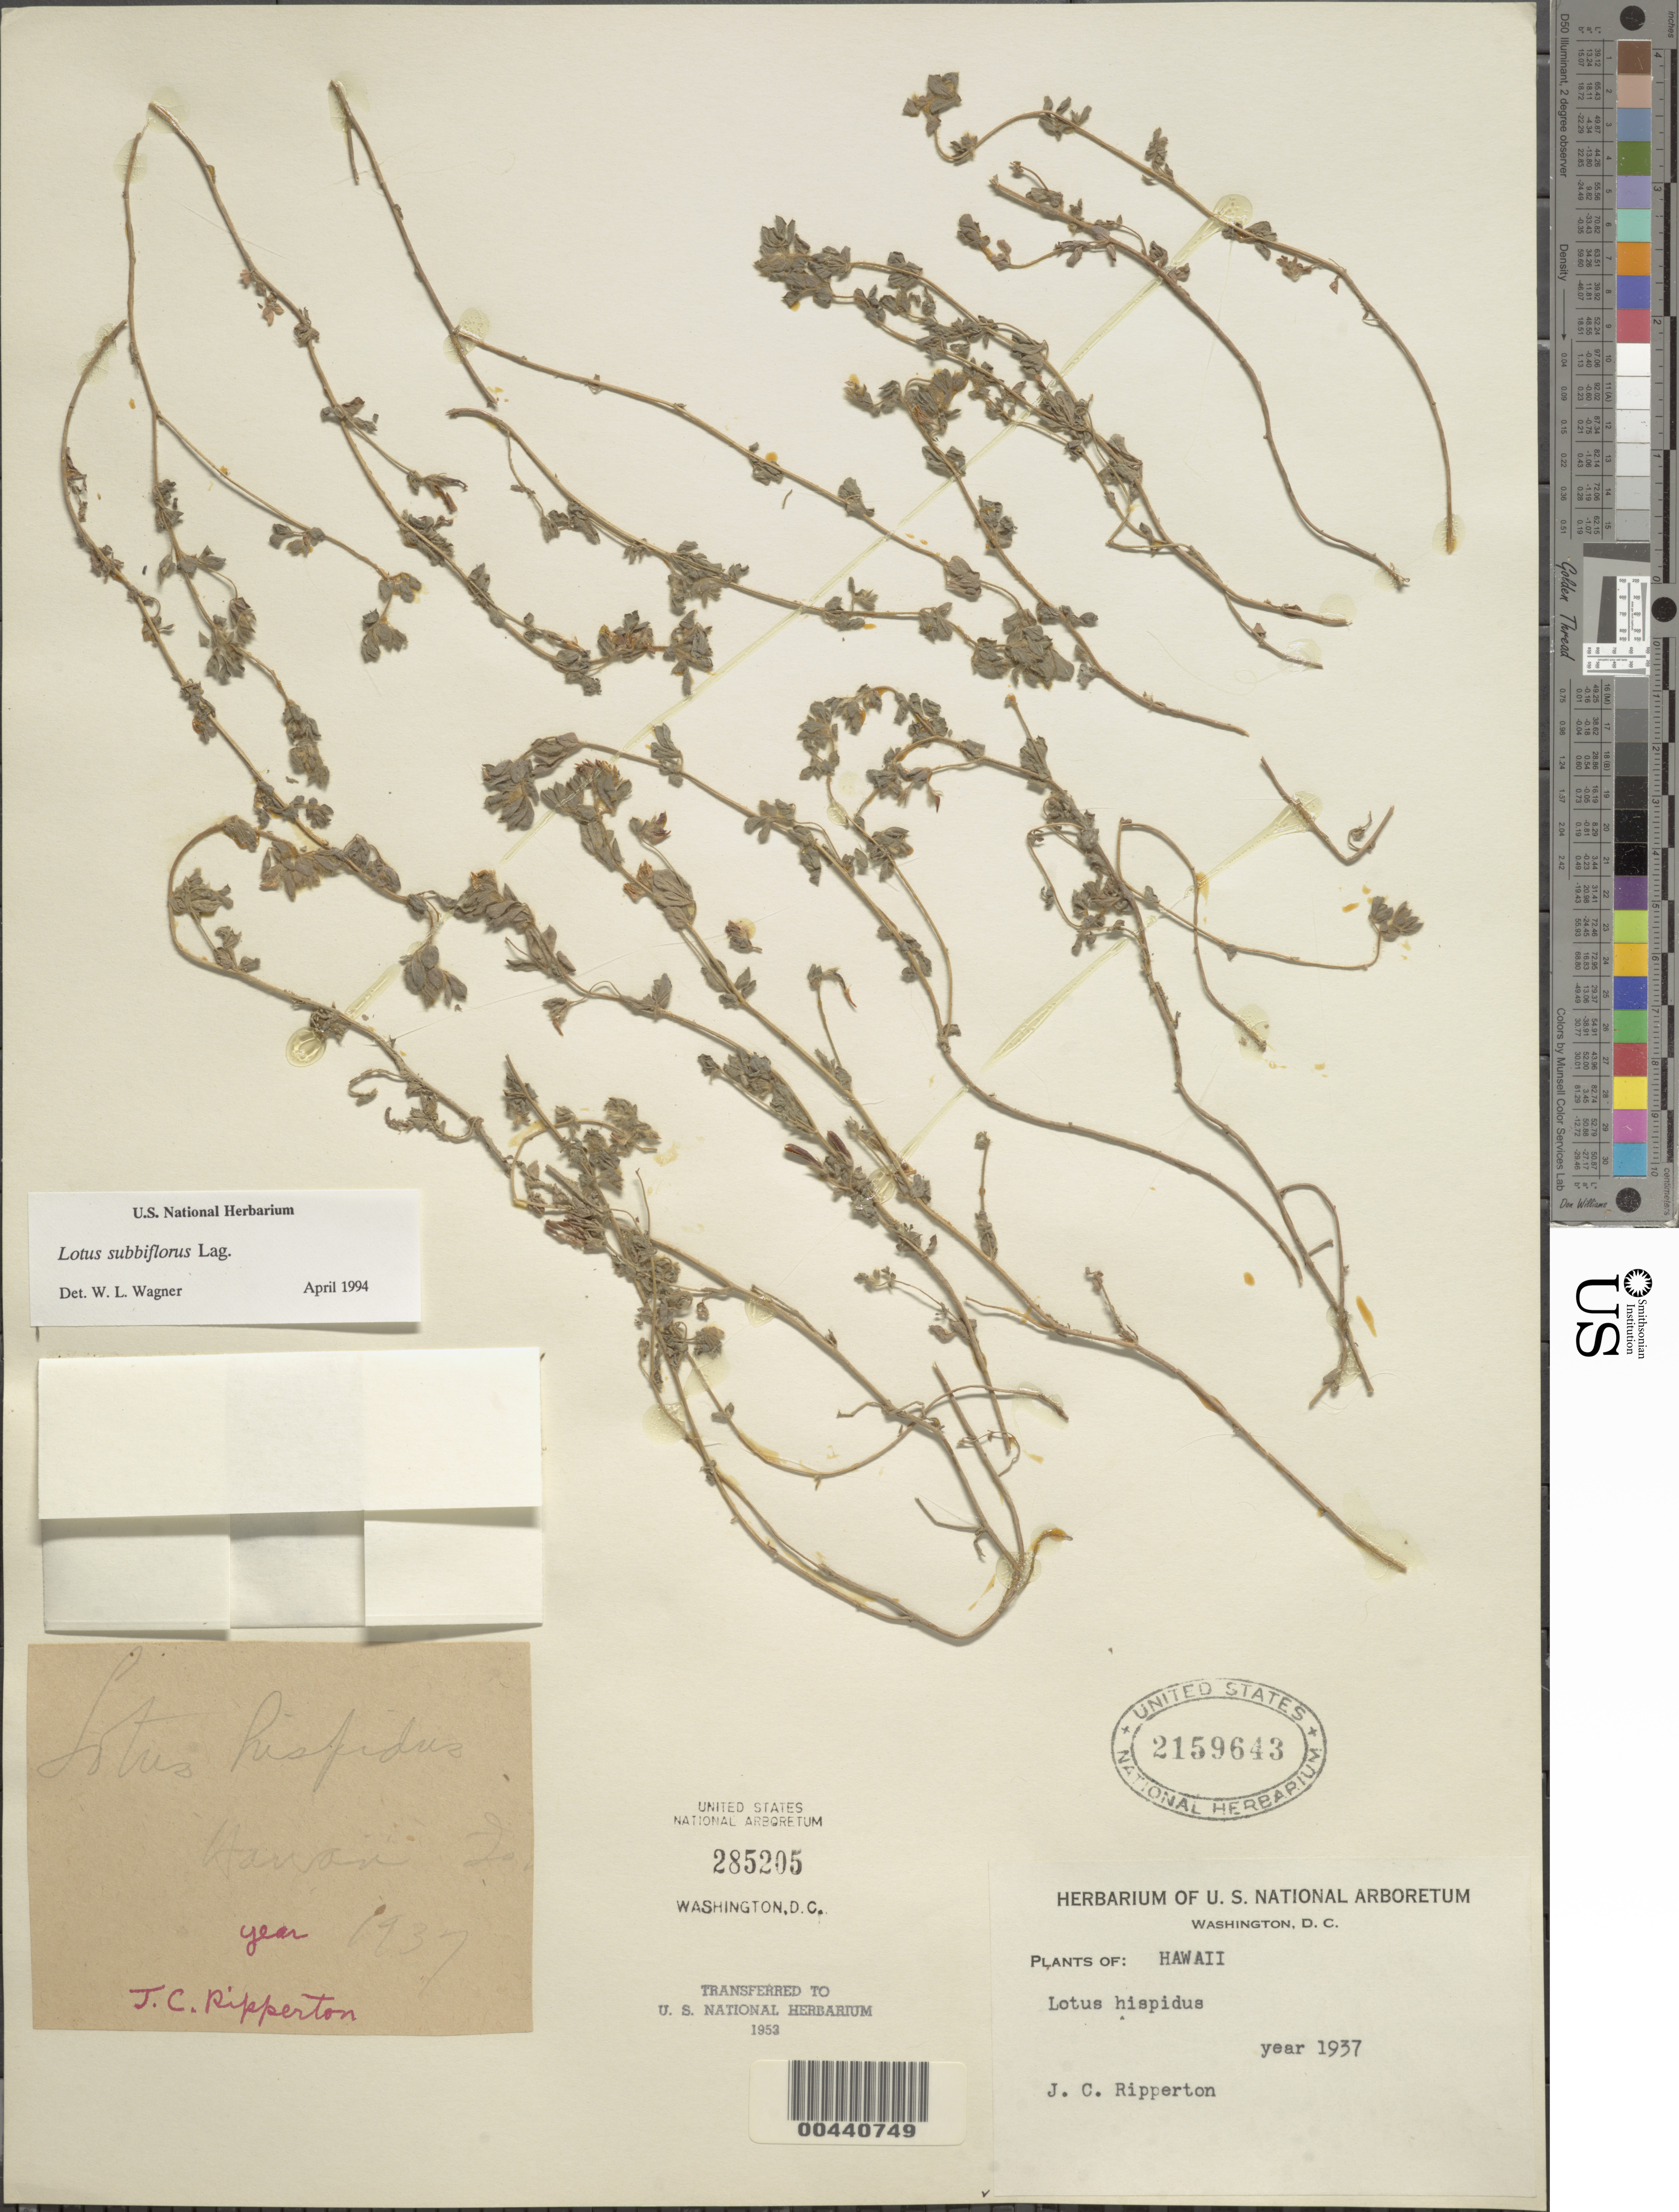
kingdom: Plantae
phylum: Tracheophyta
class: Magnoliopsida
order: Fabales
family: Fabaceae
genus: Lotus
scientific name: Lotus subbiflorus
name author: Lag.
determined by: Wagner, W. L., (BOT), Smithsonian Institution - National Museum of Natural History (UNITED STATES)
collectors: J. Ripperton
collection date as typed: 1937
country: United States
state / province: Hawaii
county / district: Hawaii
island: Hawaii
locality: Hawaii [state or island?]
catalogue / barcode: US 2159643